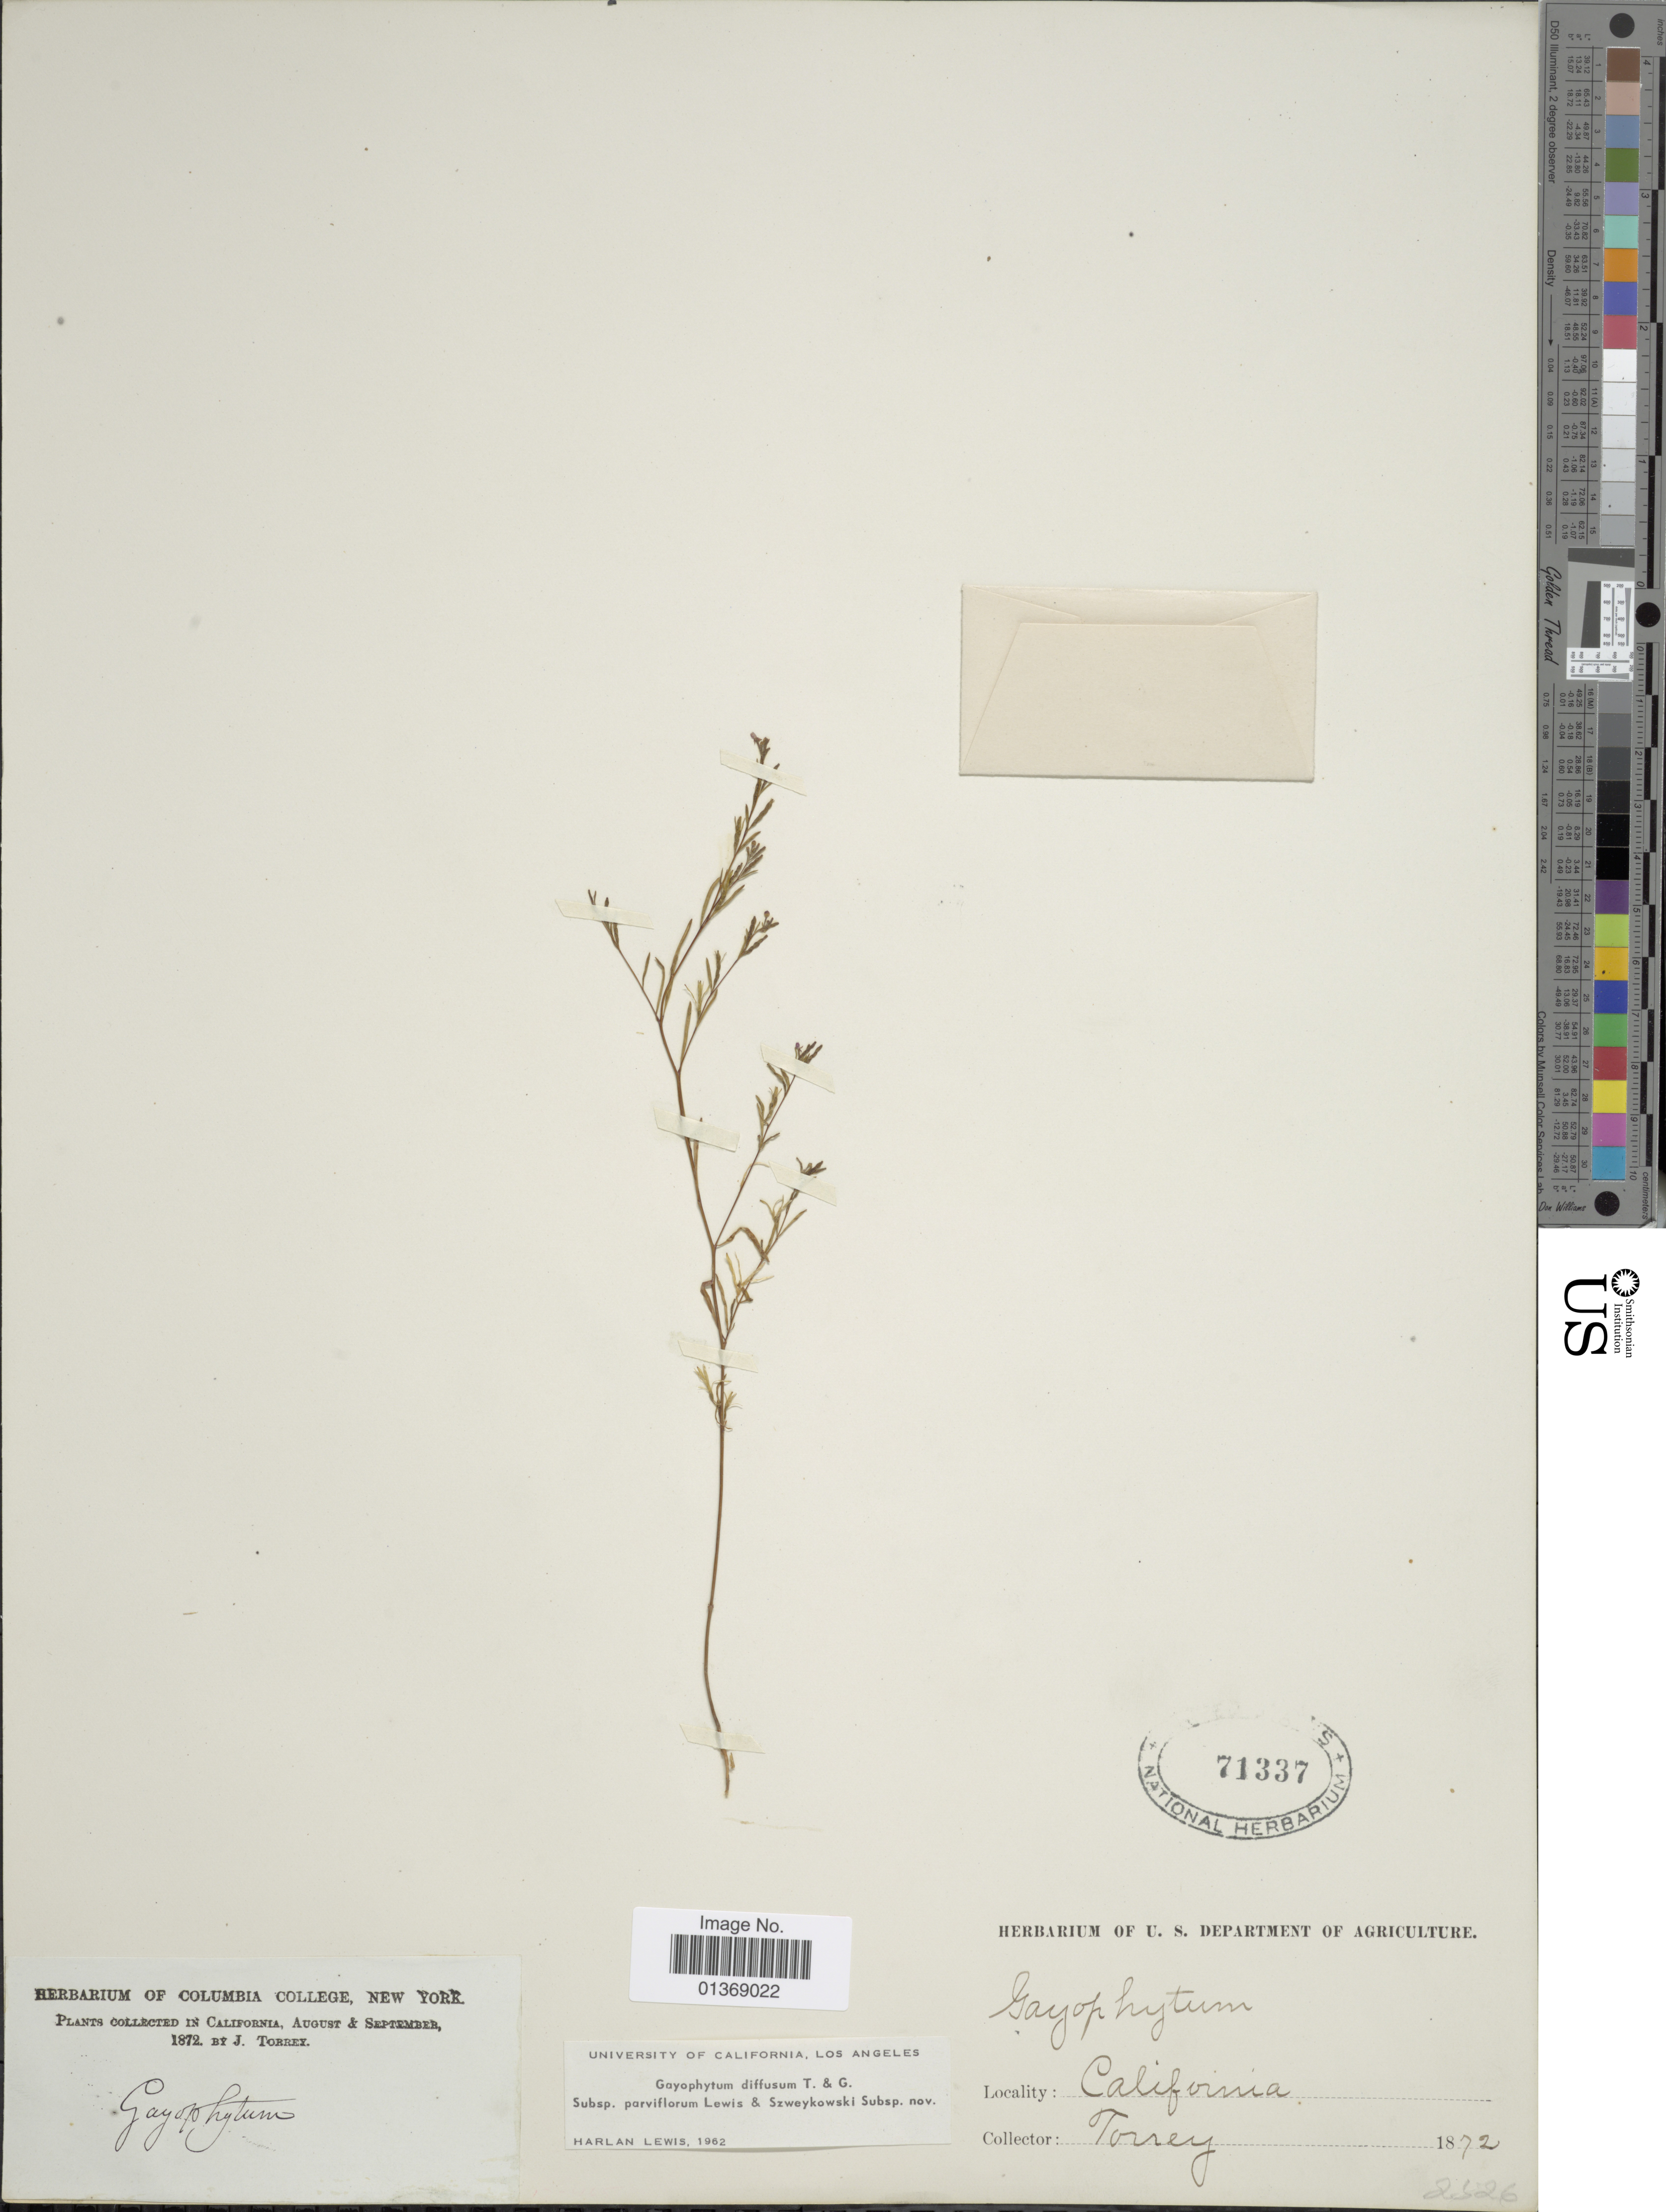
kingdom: Plantae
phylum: Tracheophyta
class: Magnoliopsida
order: Myrtales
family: Onagraceae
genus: Gayophytum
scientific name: Gayophytum diffusum subsp. parviflorum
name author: F. H. Lewis & Szweyk.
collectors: J. Torrey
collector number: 2526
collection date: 1872-08/1872-09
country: United States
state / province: California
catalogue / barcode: US 71337